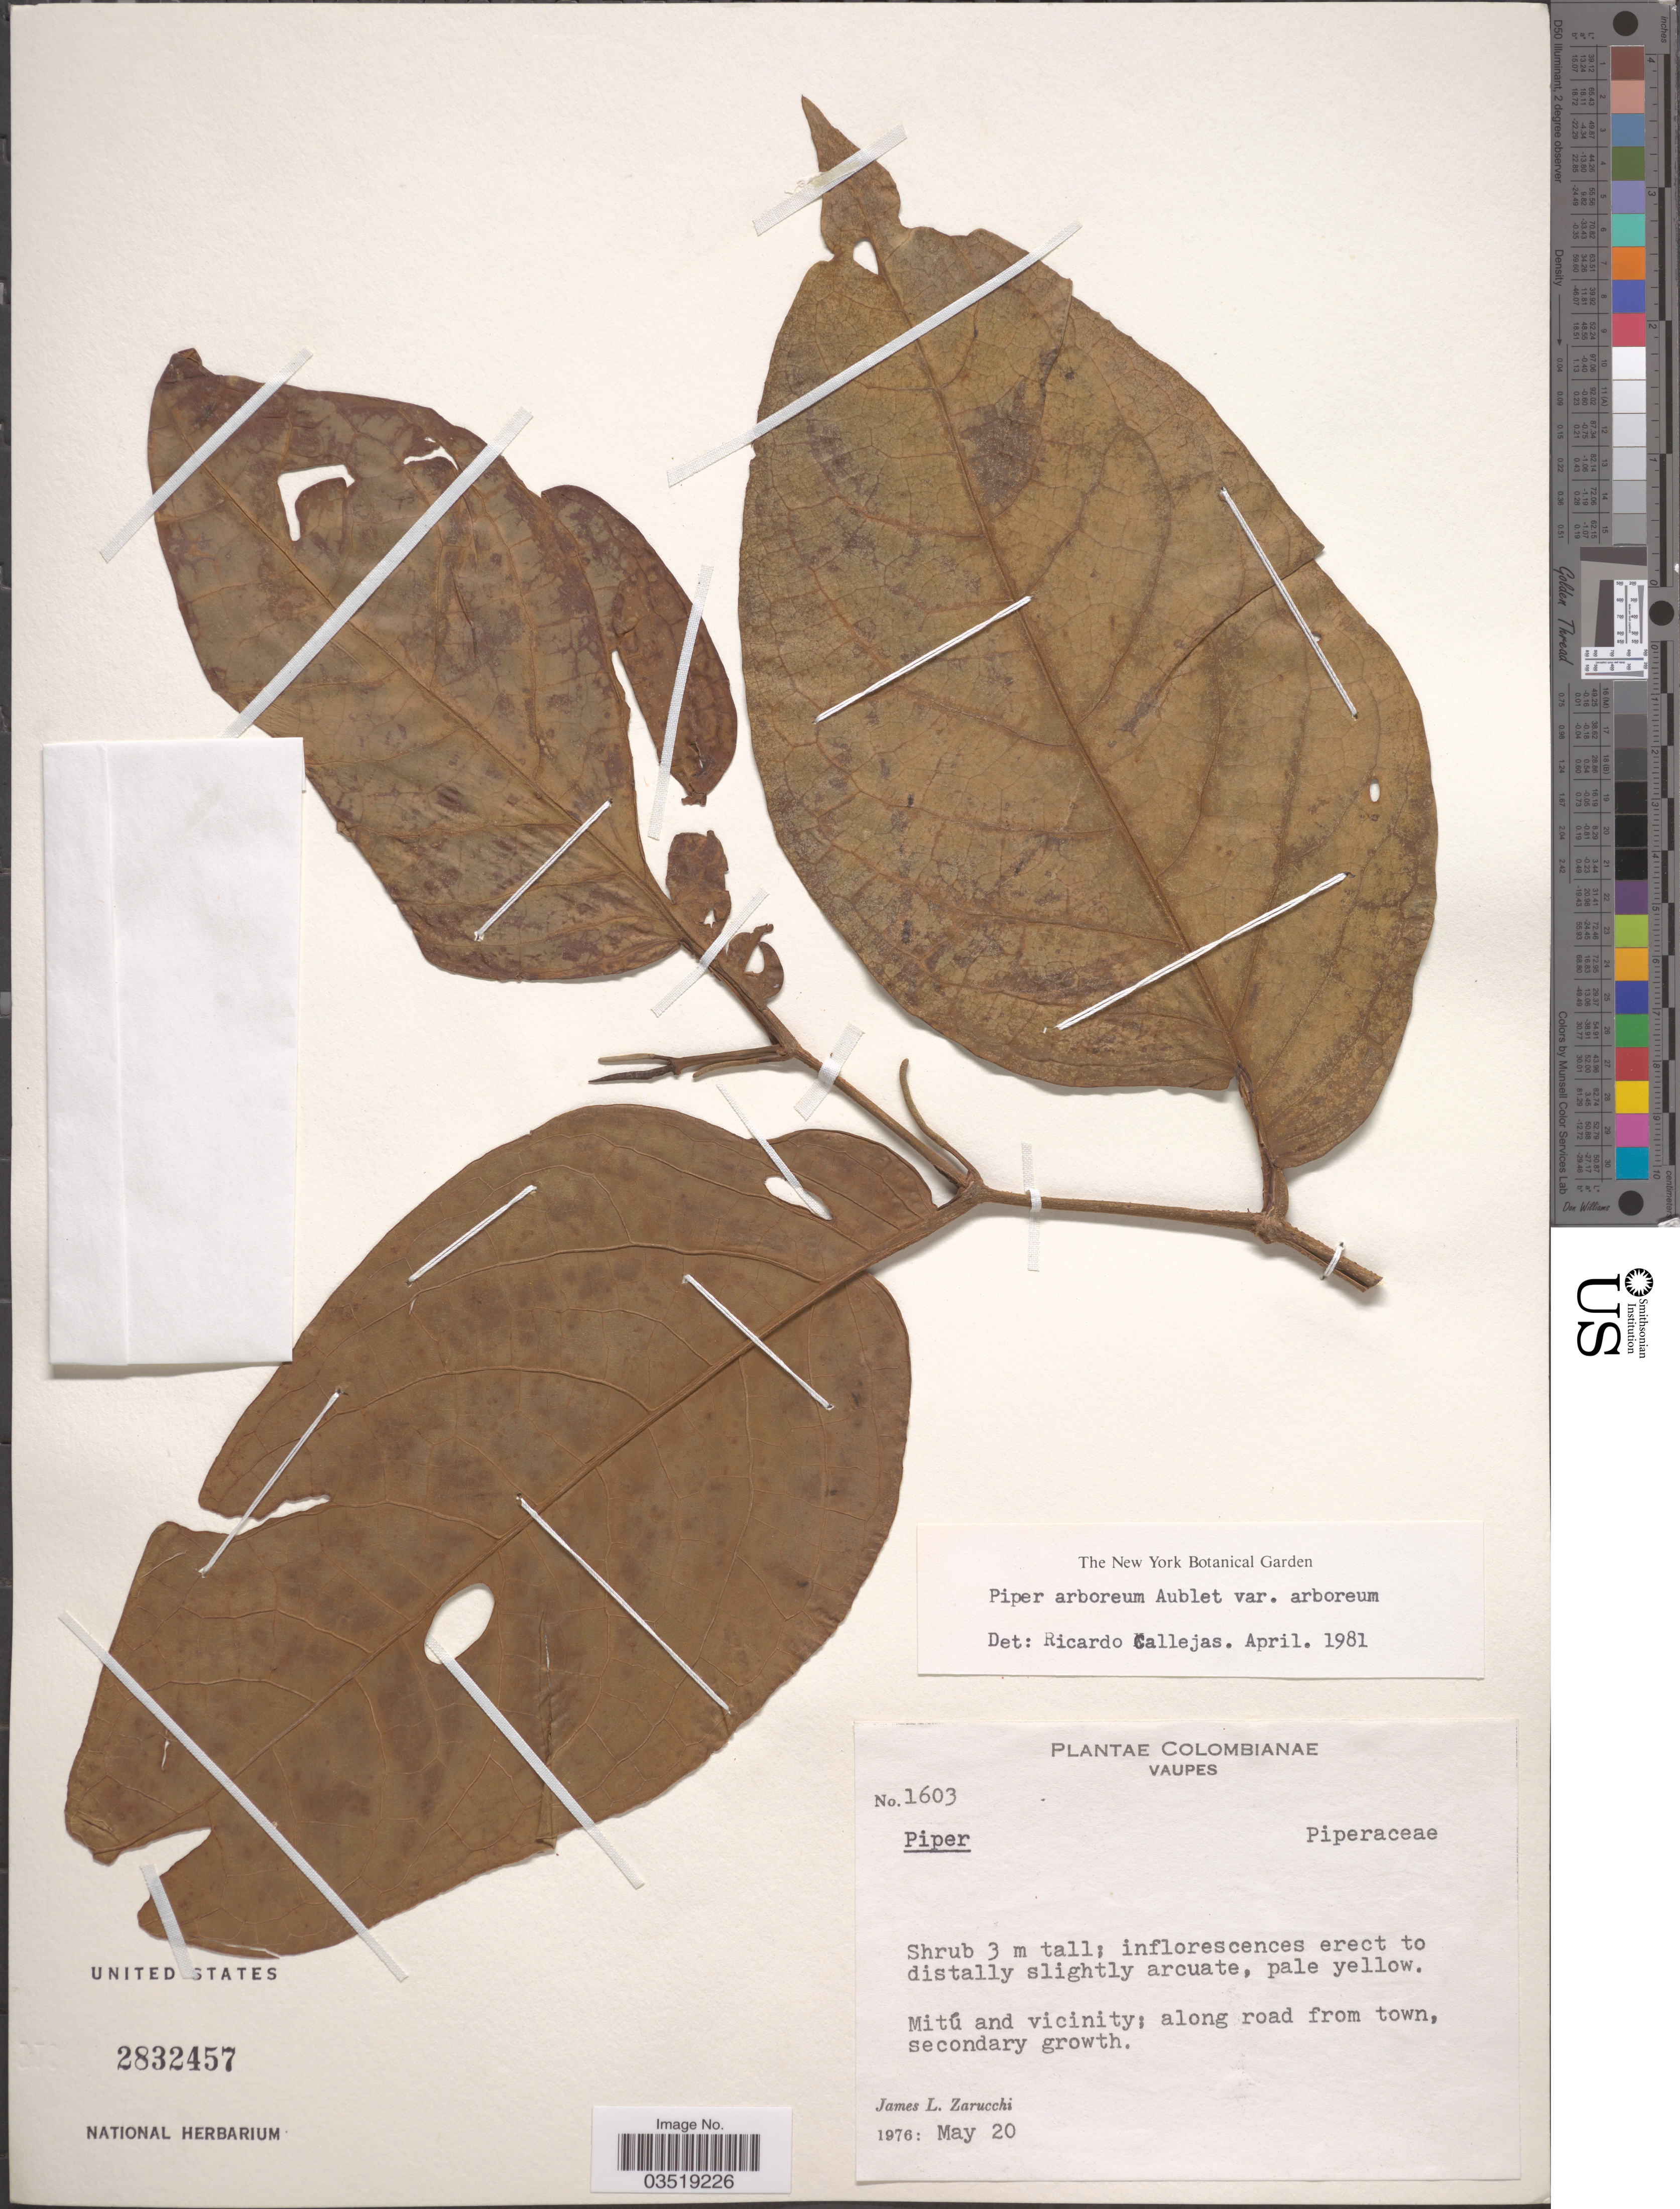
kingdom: Plantae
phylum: Tracheophyta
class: Magnoliopsida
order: Piperales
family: Piperaceae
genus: Piper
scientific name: Piper arboreum var. arboreum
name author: Aubl.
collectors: J. L. Zarucchi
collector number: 1603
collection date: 1976-05-20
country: Colombia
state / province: Vaupés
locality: Mitú and vicinity.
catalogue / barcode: US 2832457